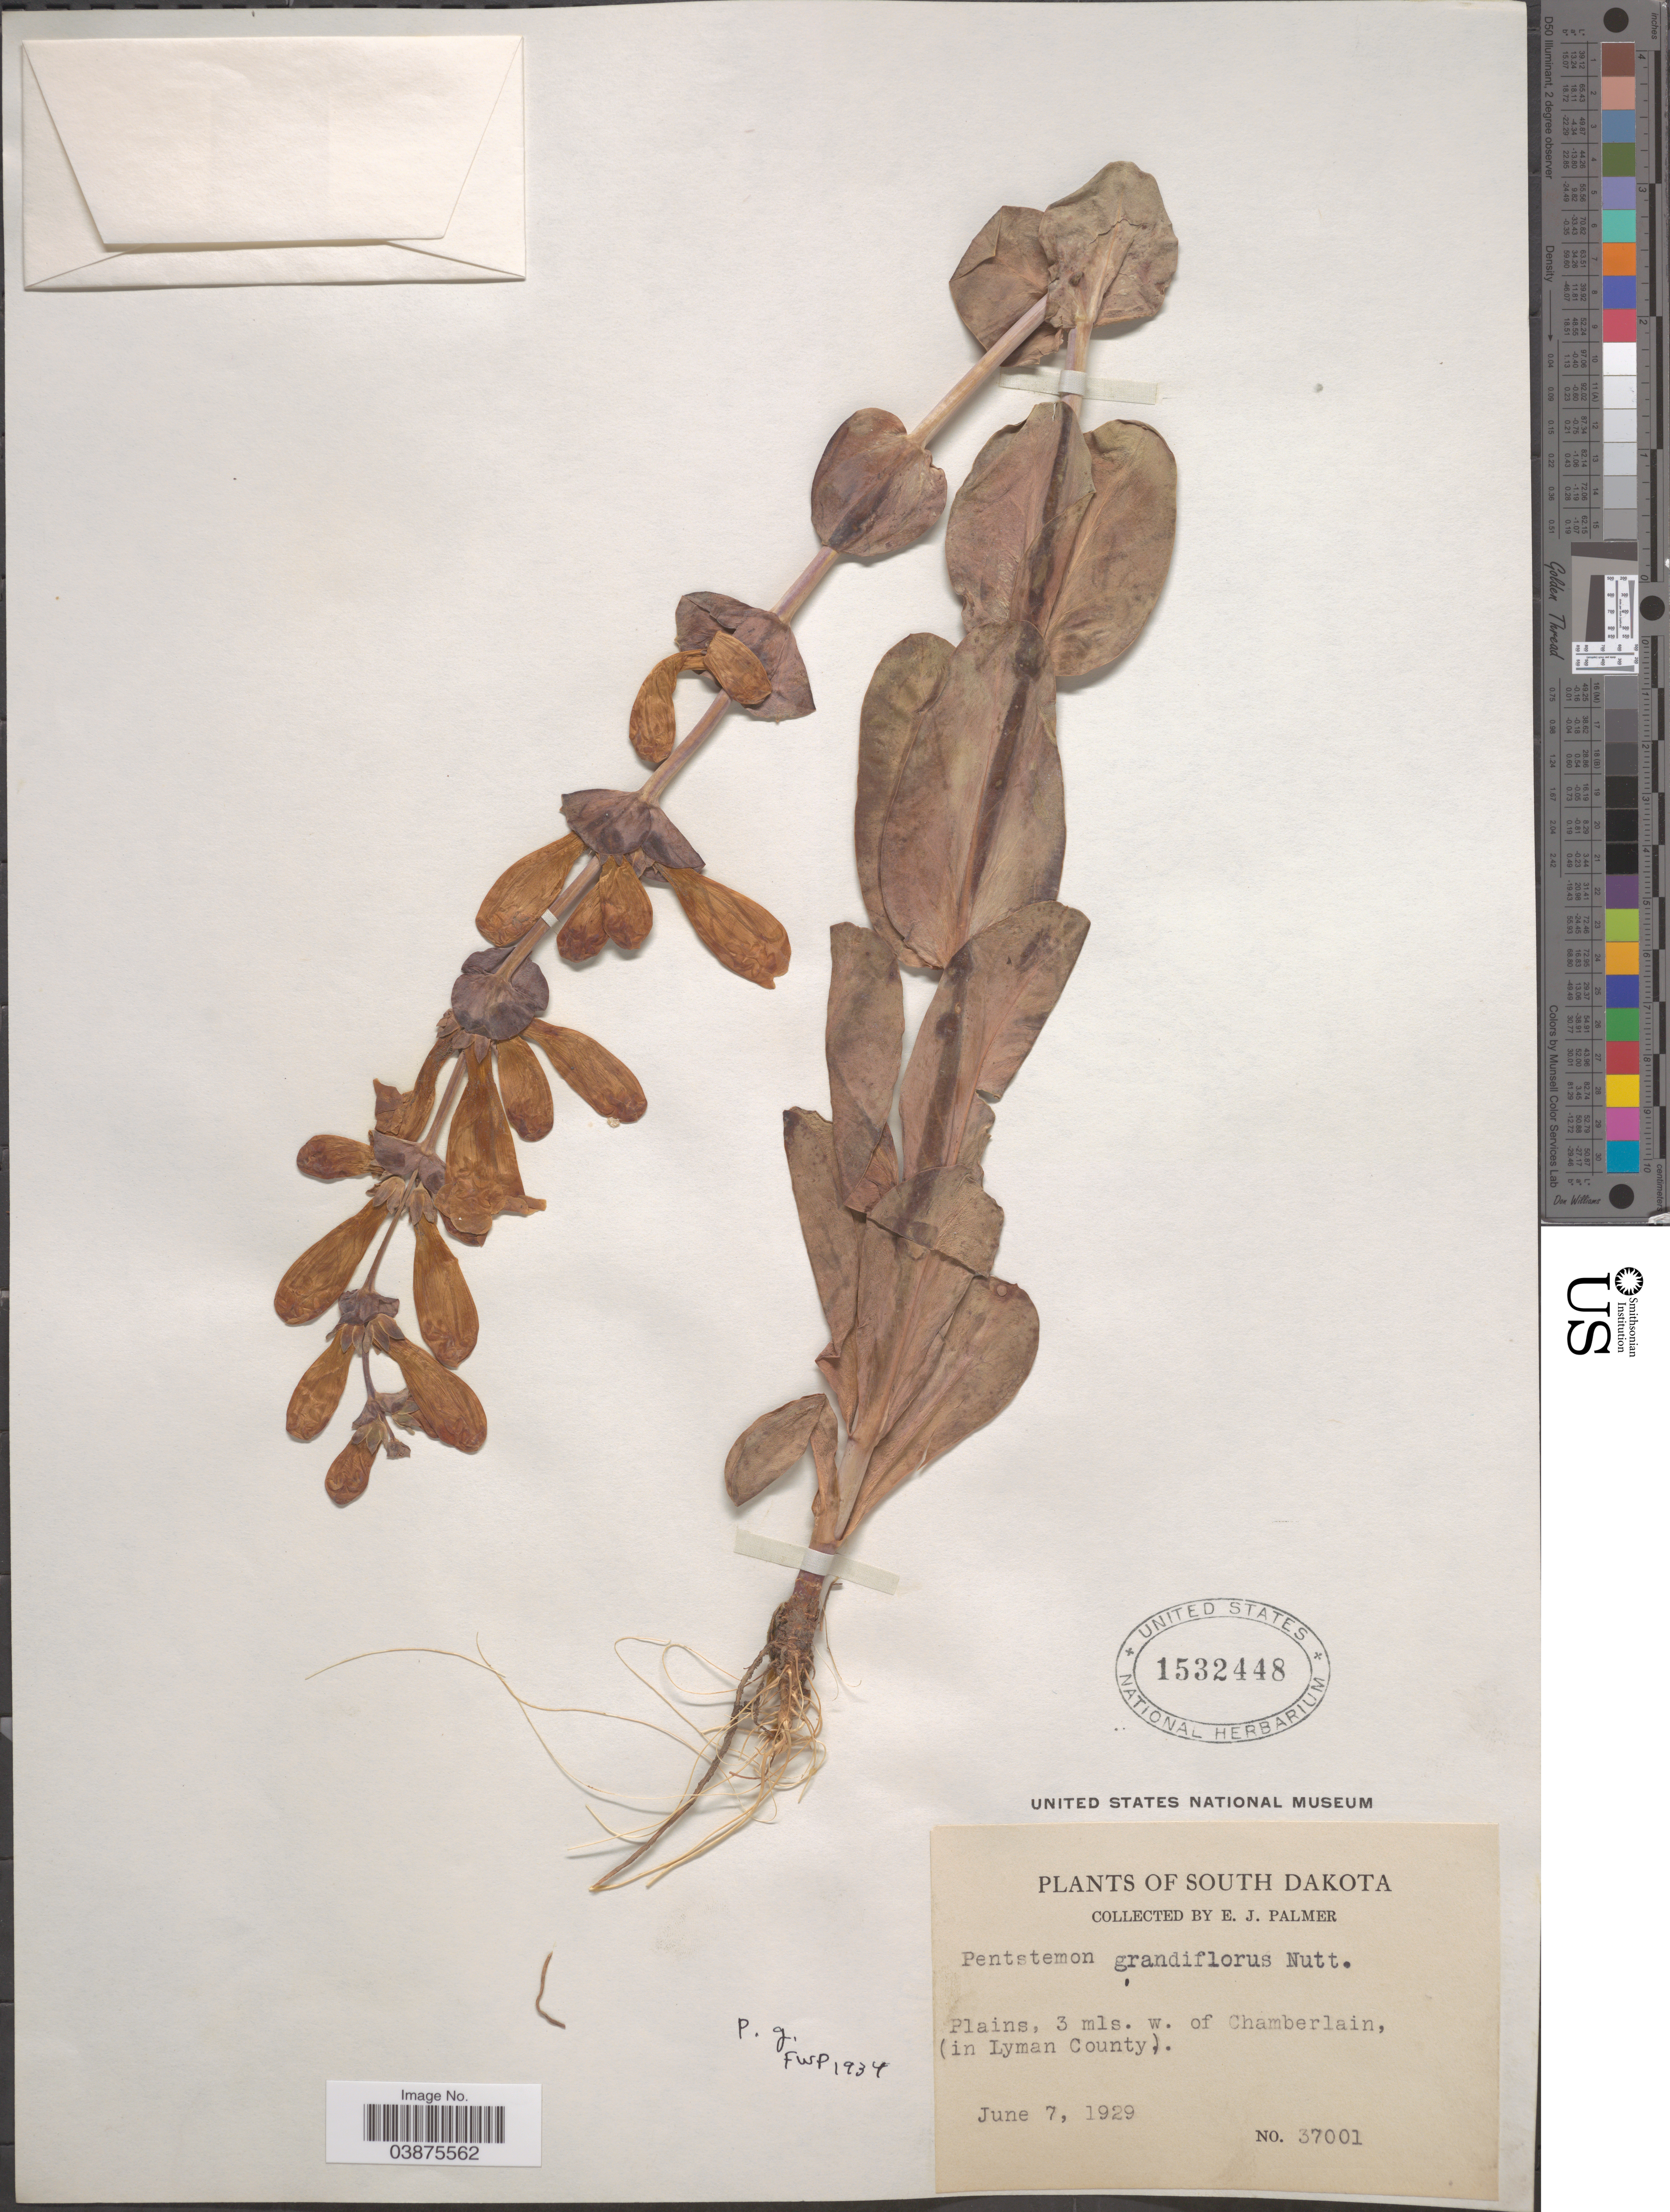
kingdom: Plantae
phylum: Tracheophyta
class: Magnoliopsida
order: Lamiales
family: Plantaginaceae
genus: Penstemon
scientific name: Penstemon grandiflorus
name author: Nutt.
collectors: E. J. Palmer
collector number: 37001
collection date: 1929-06-07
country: United States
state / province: South Dakota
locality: Plains, 3 mls. w. of Chamberlain, (in Lyman County).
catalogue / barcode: US 1532448